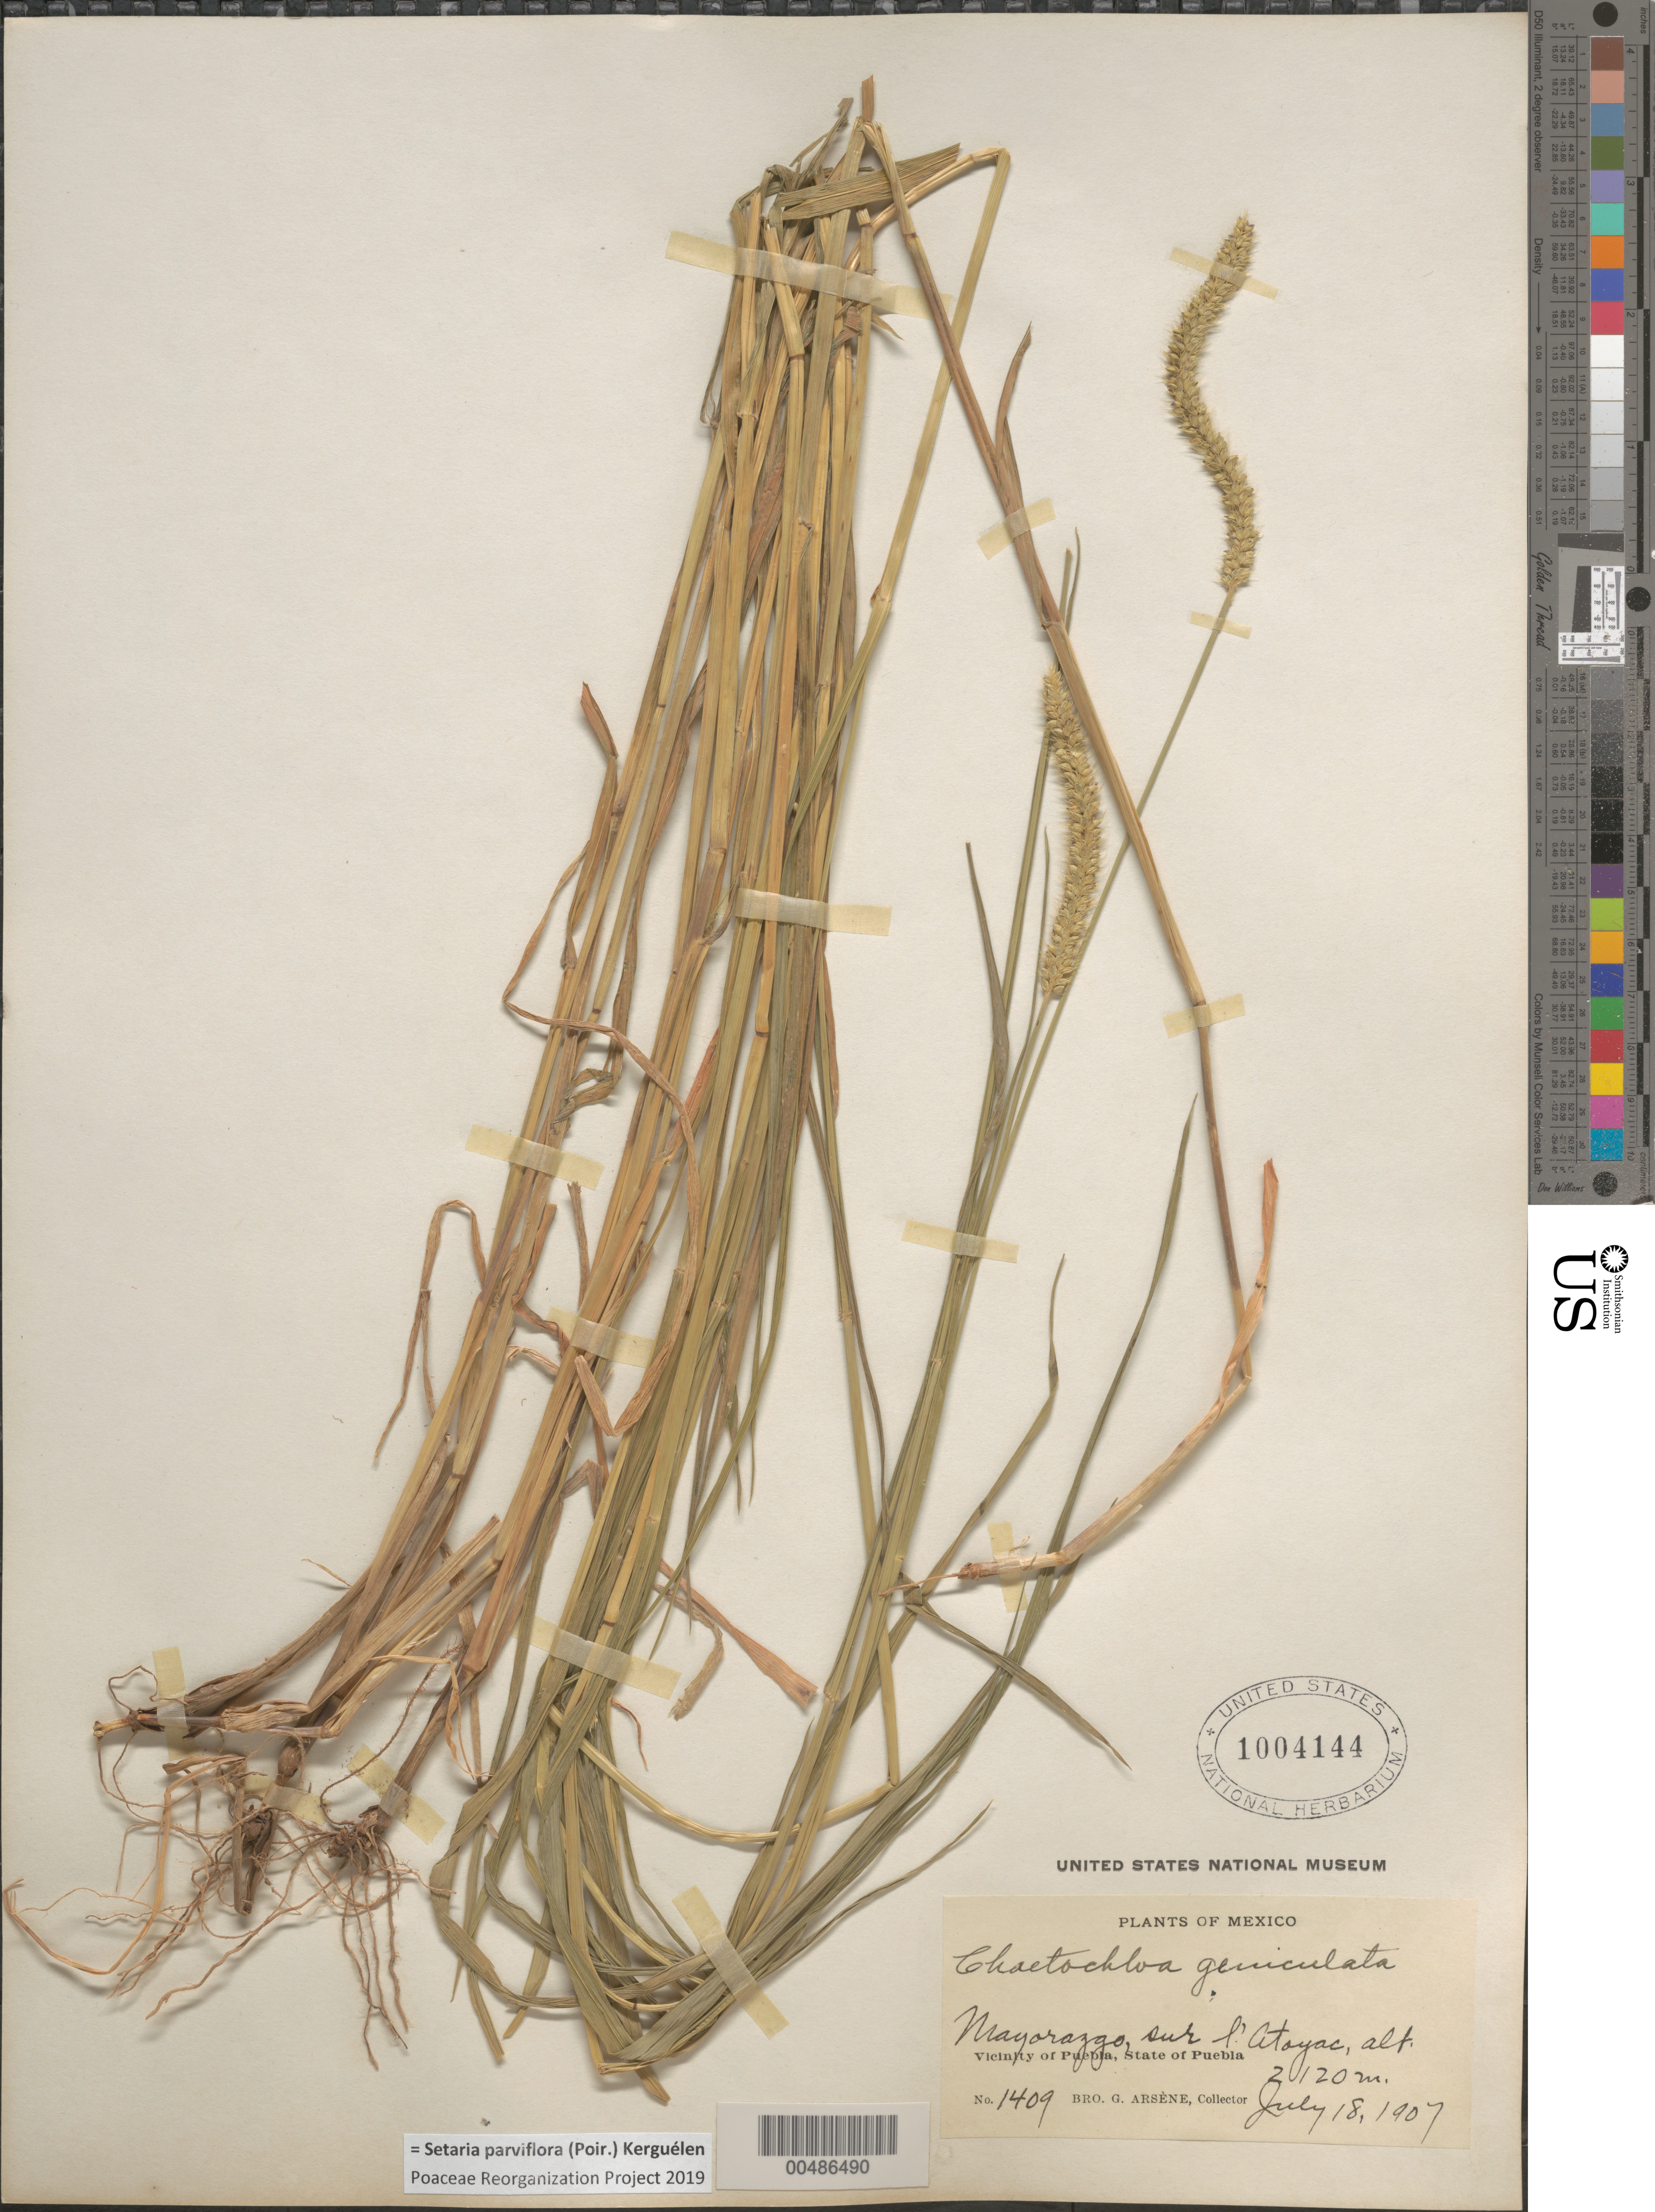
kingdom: Plantae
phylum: Tracheophyta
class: Liliopsida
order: Poales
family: Poaceae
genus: Setaria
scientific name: Setaria parviflora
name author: (Poir.) Kerguélen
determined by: Poaceae Reorganization Project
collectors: Bro. G. Arsène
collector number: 1409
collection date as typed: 18 Jul 1907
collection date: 1907-07-18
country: Mexico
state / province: Puebla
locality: Mayorazgo, S of Atoyac, vicinity of Puebla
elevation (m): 2120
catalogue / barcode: US 1004144